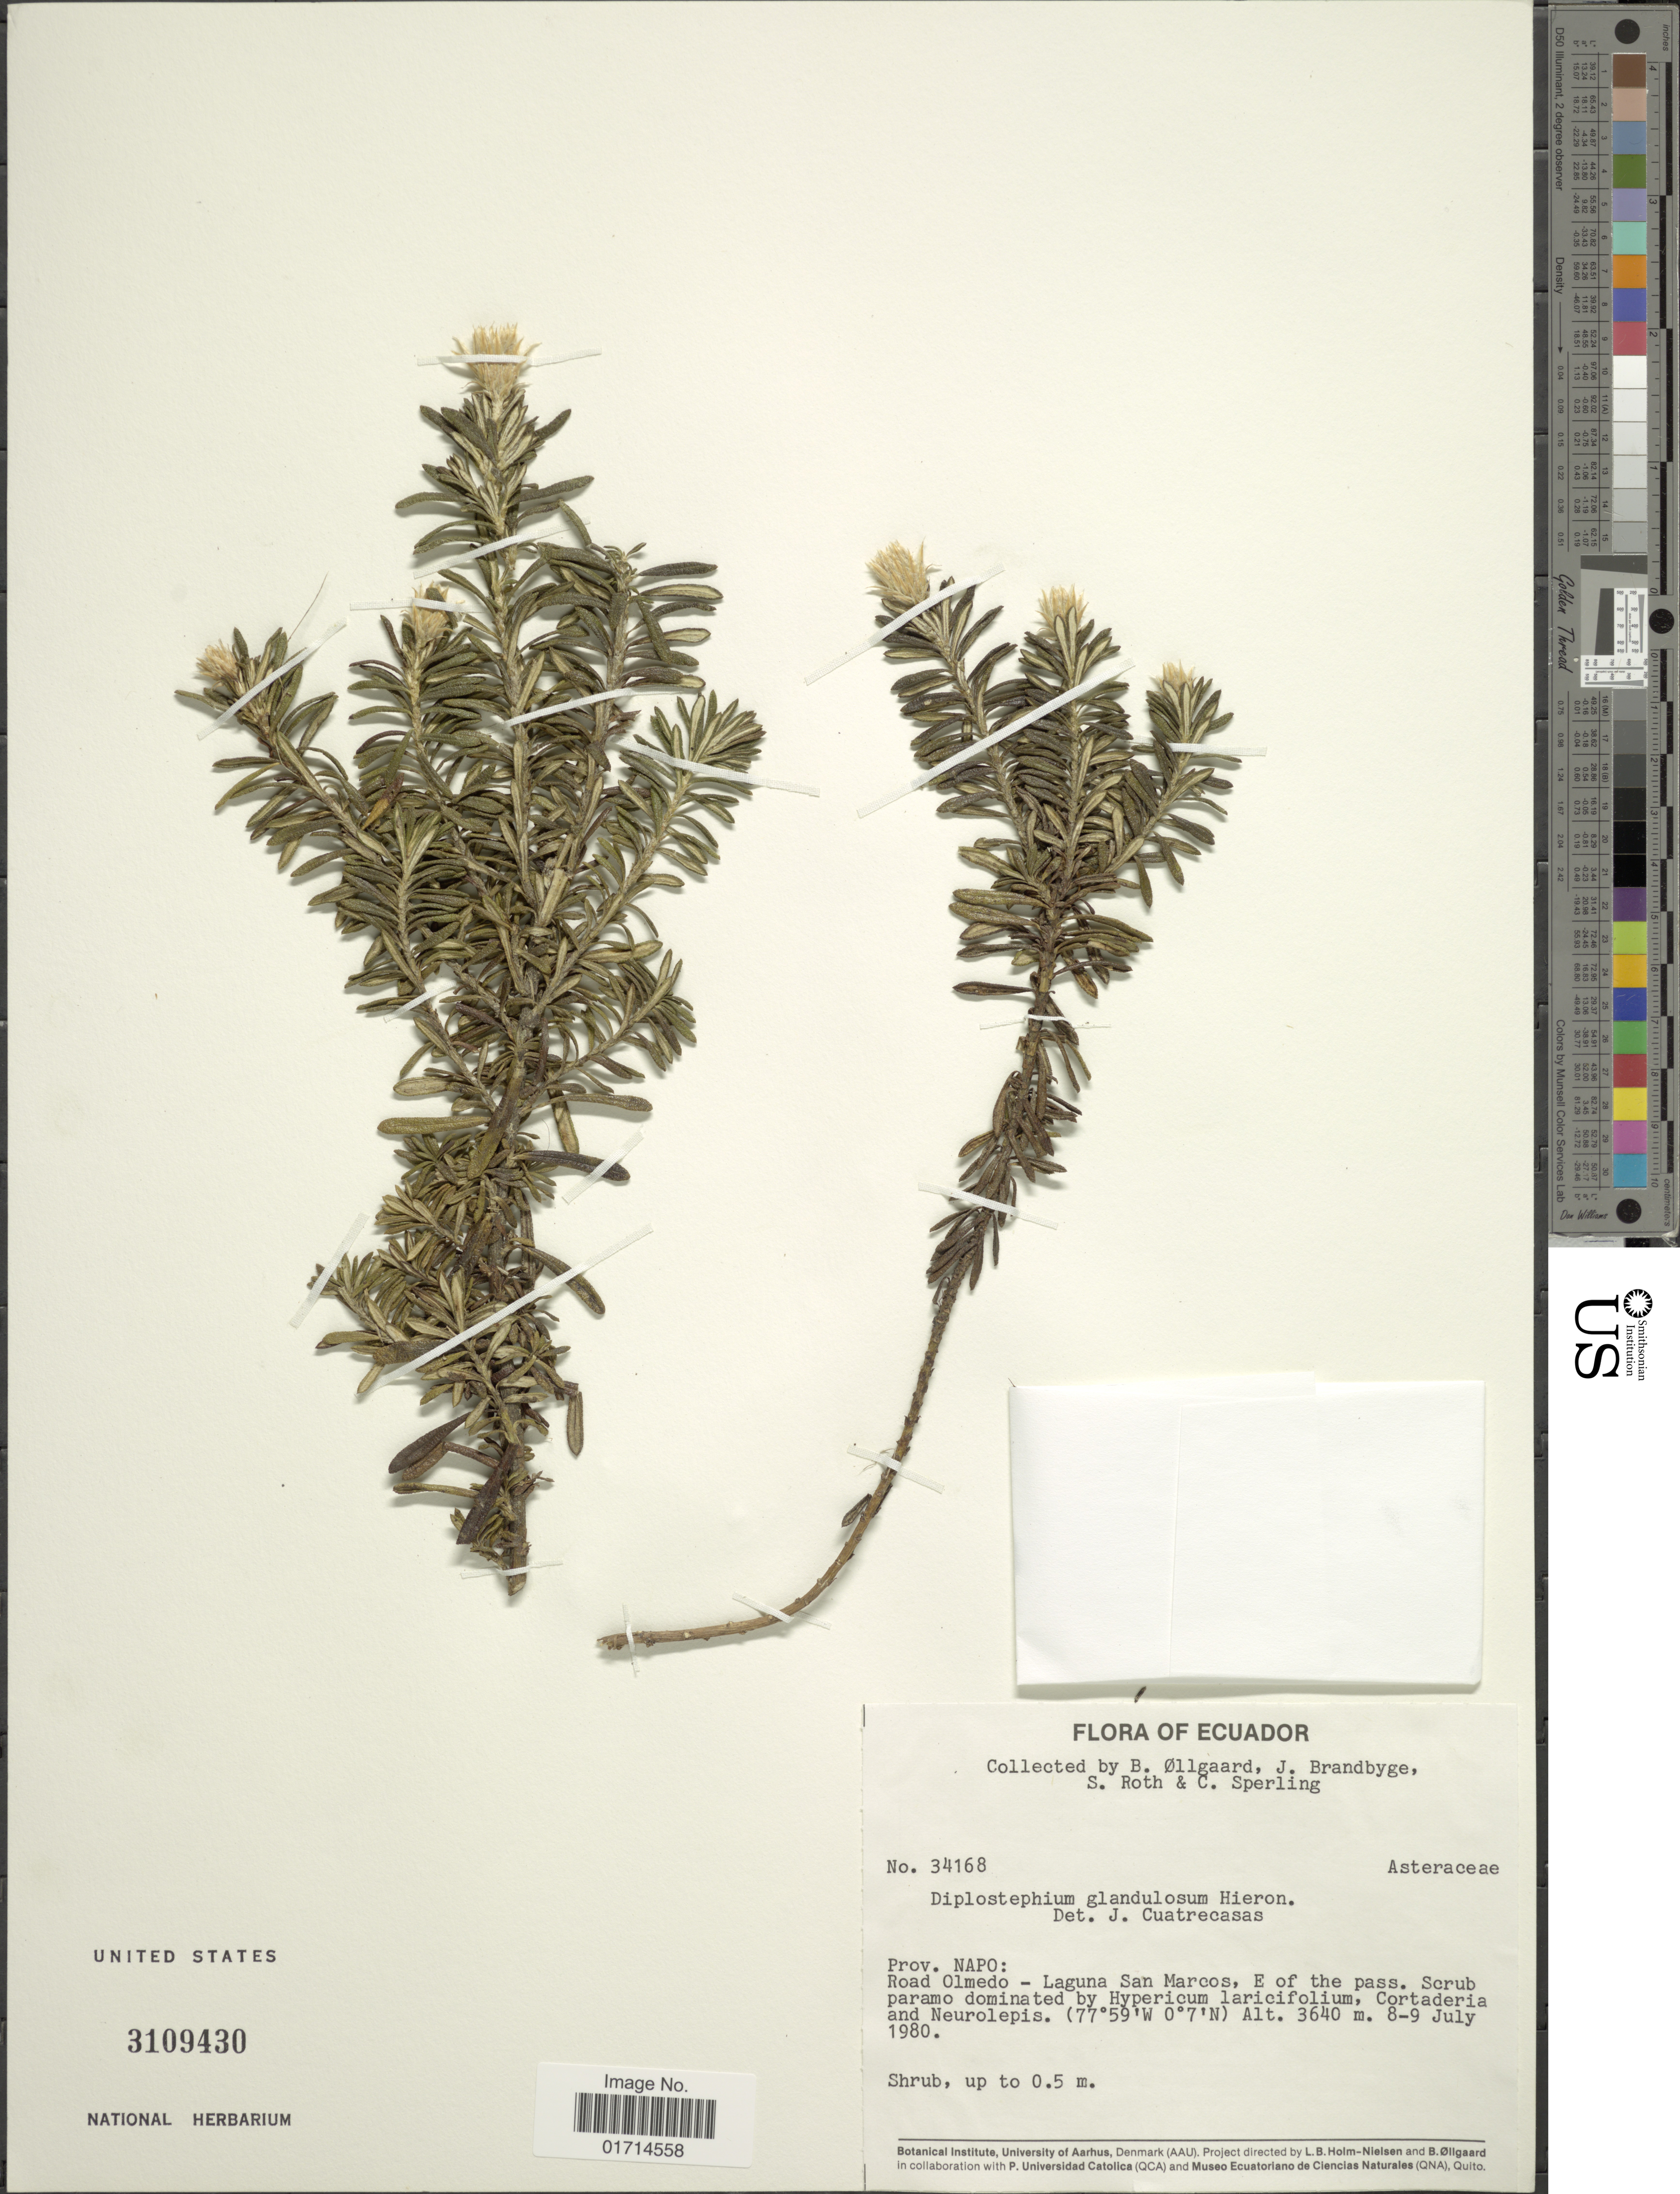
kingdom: Plantae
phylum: Tracheophyta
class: Magnoliopsida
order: Asterales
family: Asteraceae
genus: Diplostephium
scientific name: Diplostephium glandulosum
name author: Hieron.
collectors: B. Øllgaard, J. Brandbyge, S. Roth & C. Sperling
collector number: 34168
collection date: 1980-07-08/1980-07-09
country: Ecuador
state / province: Napo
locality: Road Olmedo, Laguna San Marcos, E of the pass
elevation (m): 3640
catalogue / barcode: US 3109430